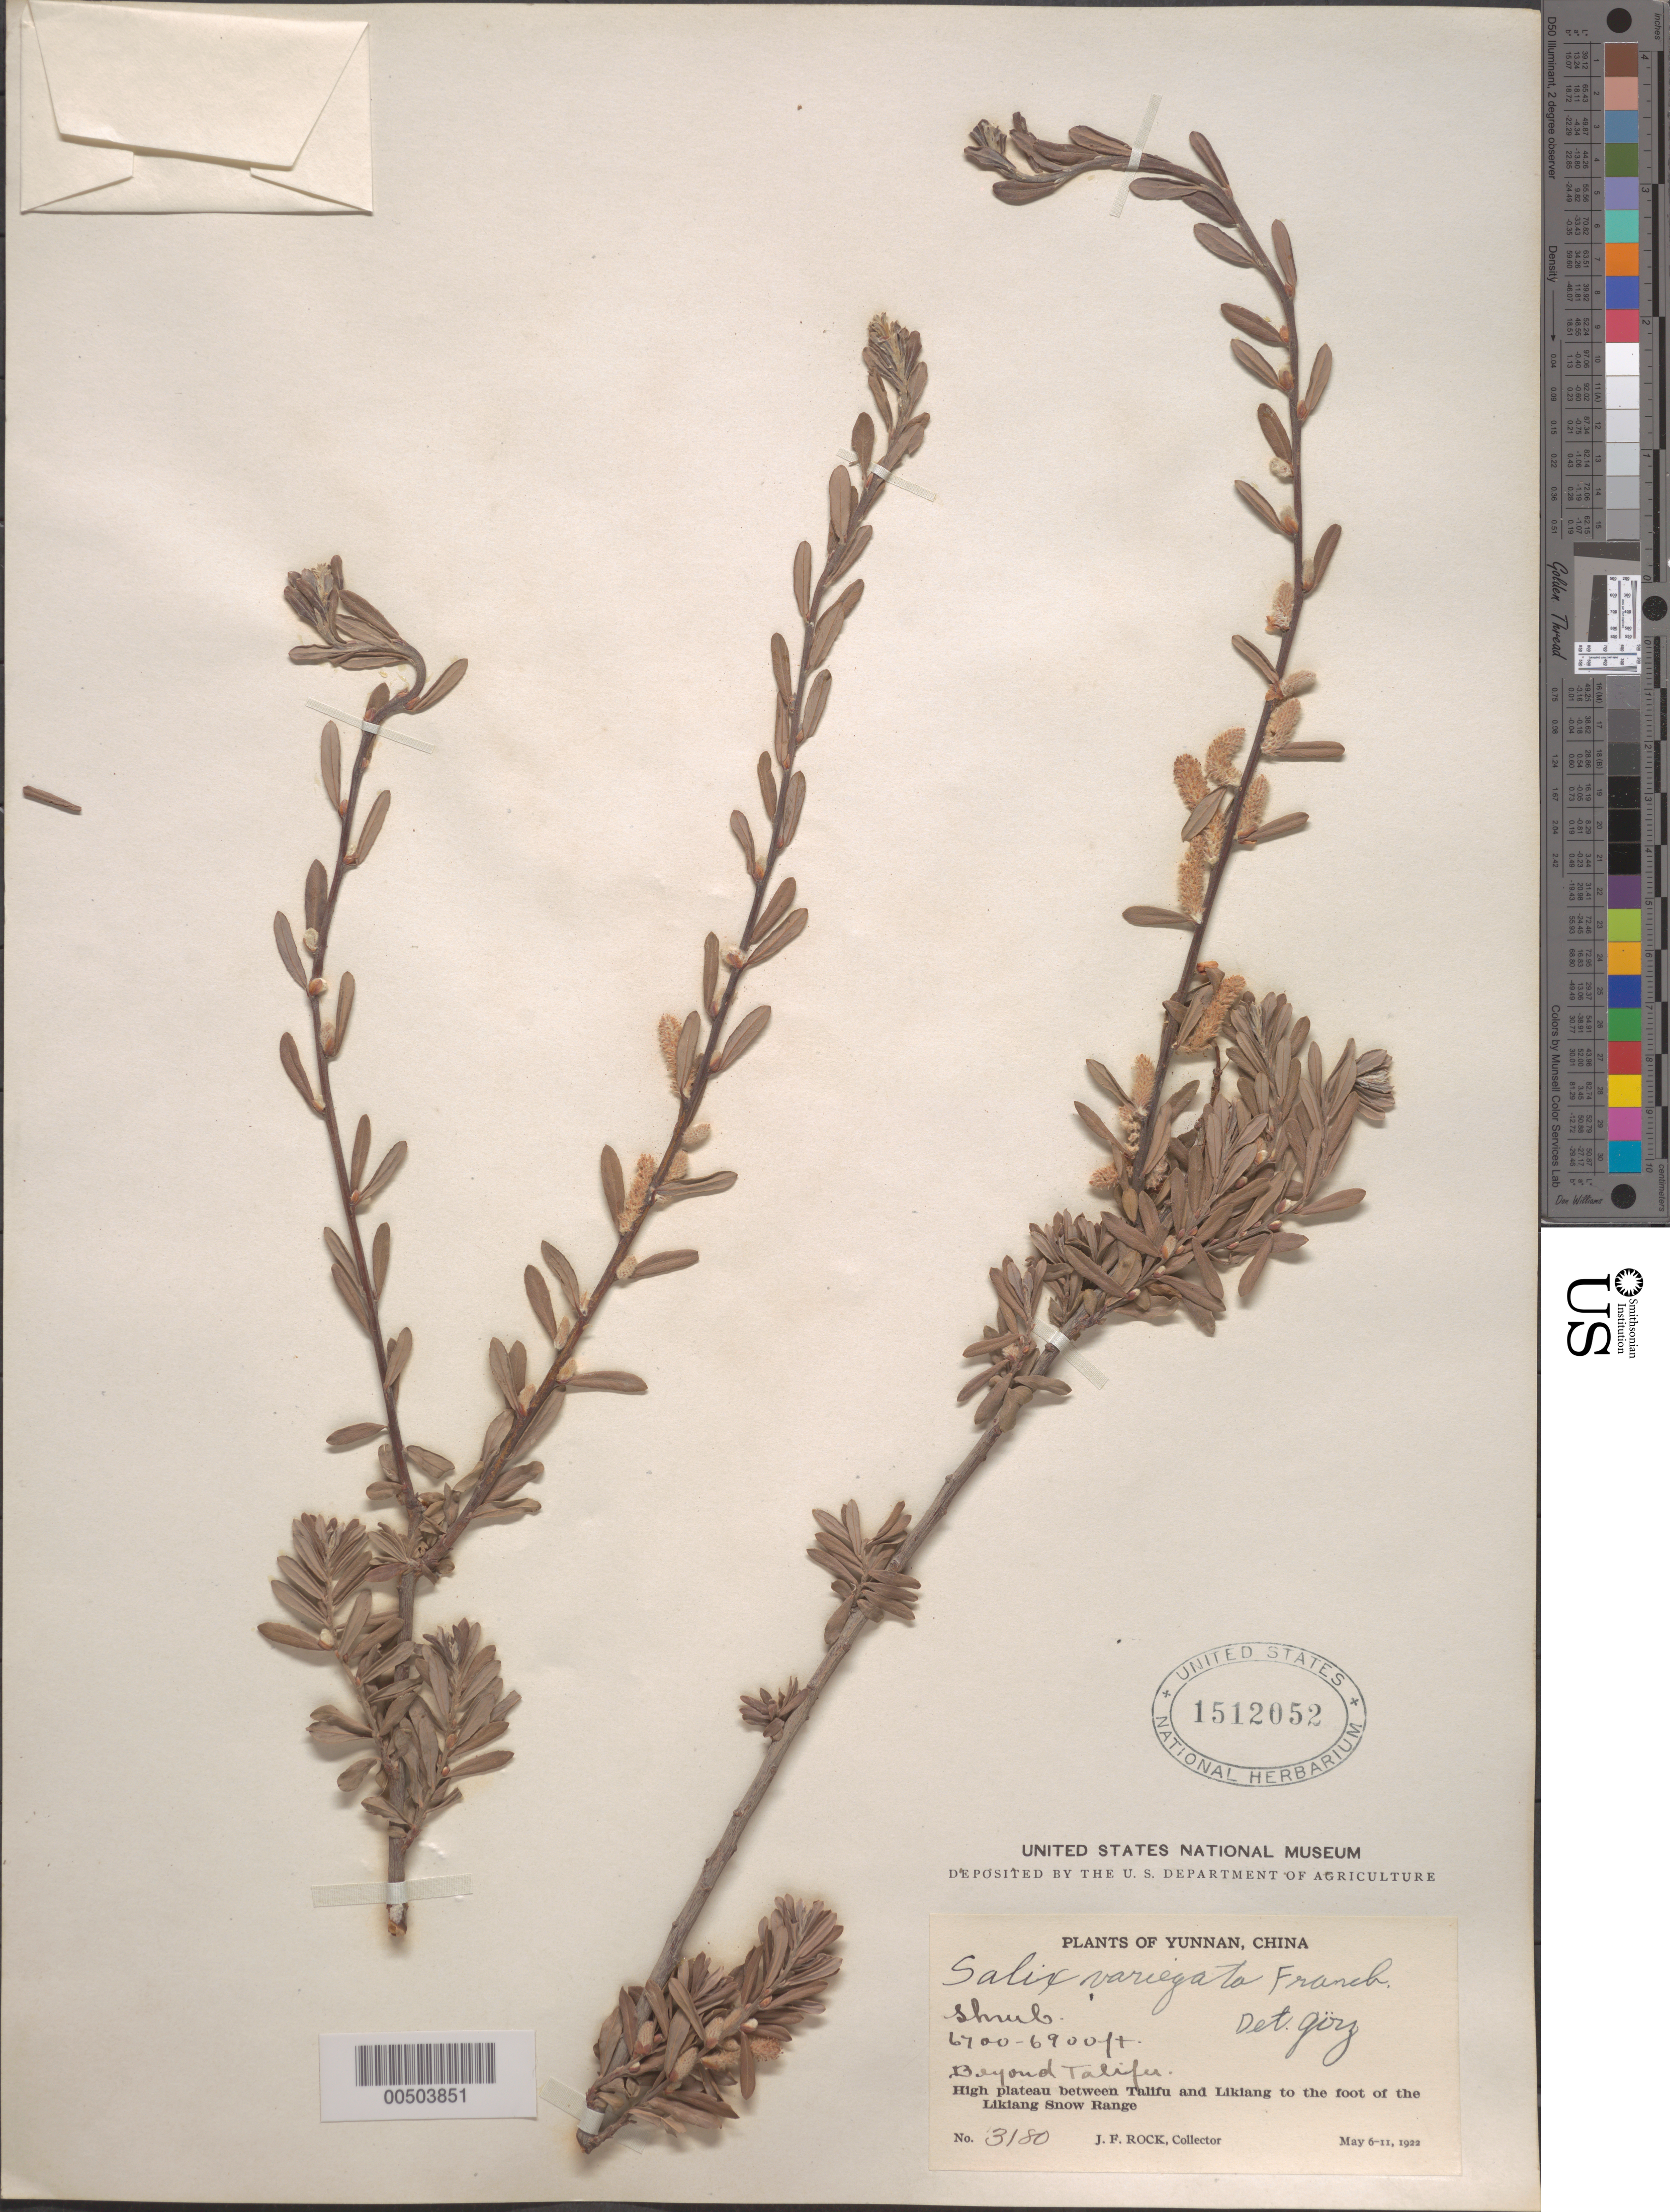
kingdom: Plantae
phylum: Tracheophyta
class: Magnoliopsida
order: Malpighiales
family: Salicaceae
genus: Salix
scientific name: Salix variegata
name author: Franch.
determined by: Gorz, R.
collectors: J. F. Rock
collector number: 3180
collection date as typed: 06 May 1922 to 11 May 1922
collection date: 1922-05-06/1922-05-11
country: China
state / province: Yunnan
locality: High plateau between Talifu and Likiang to the foot of the Likiang snow range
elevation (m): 2042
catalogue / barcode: US 1512052